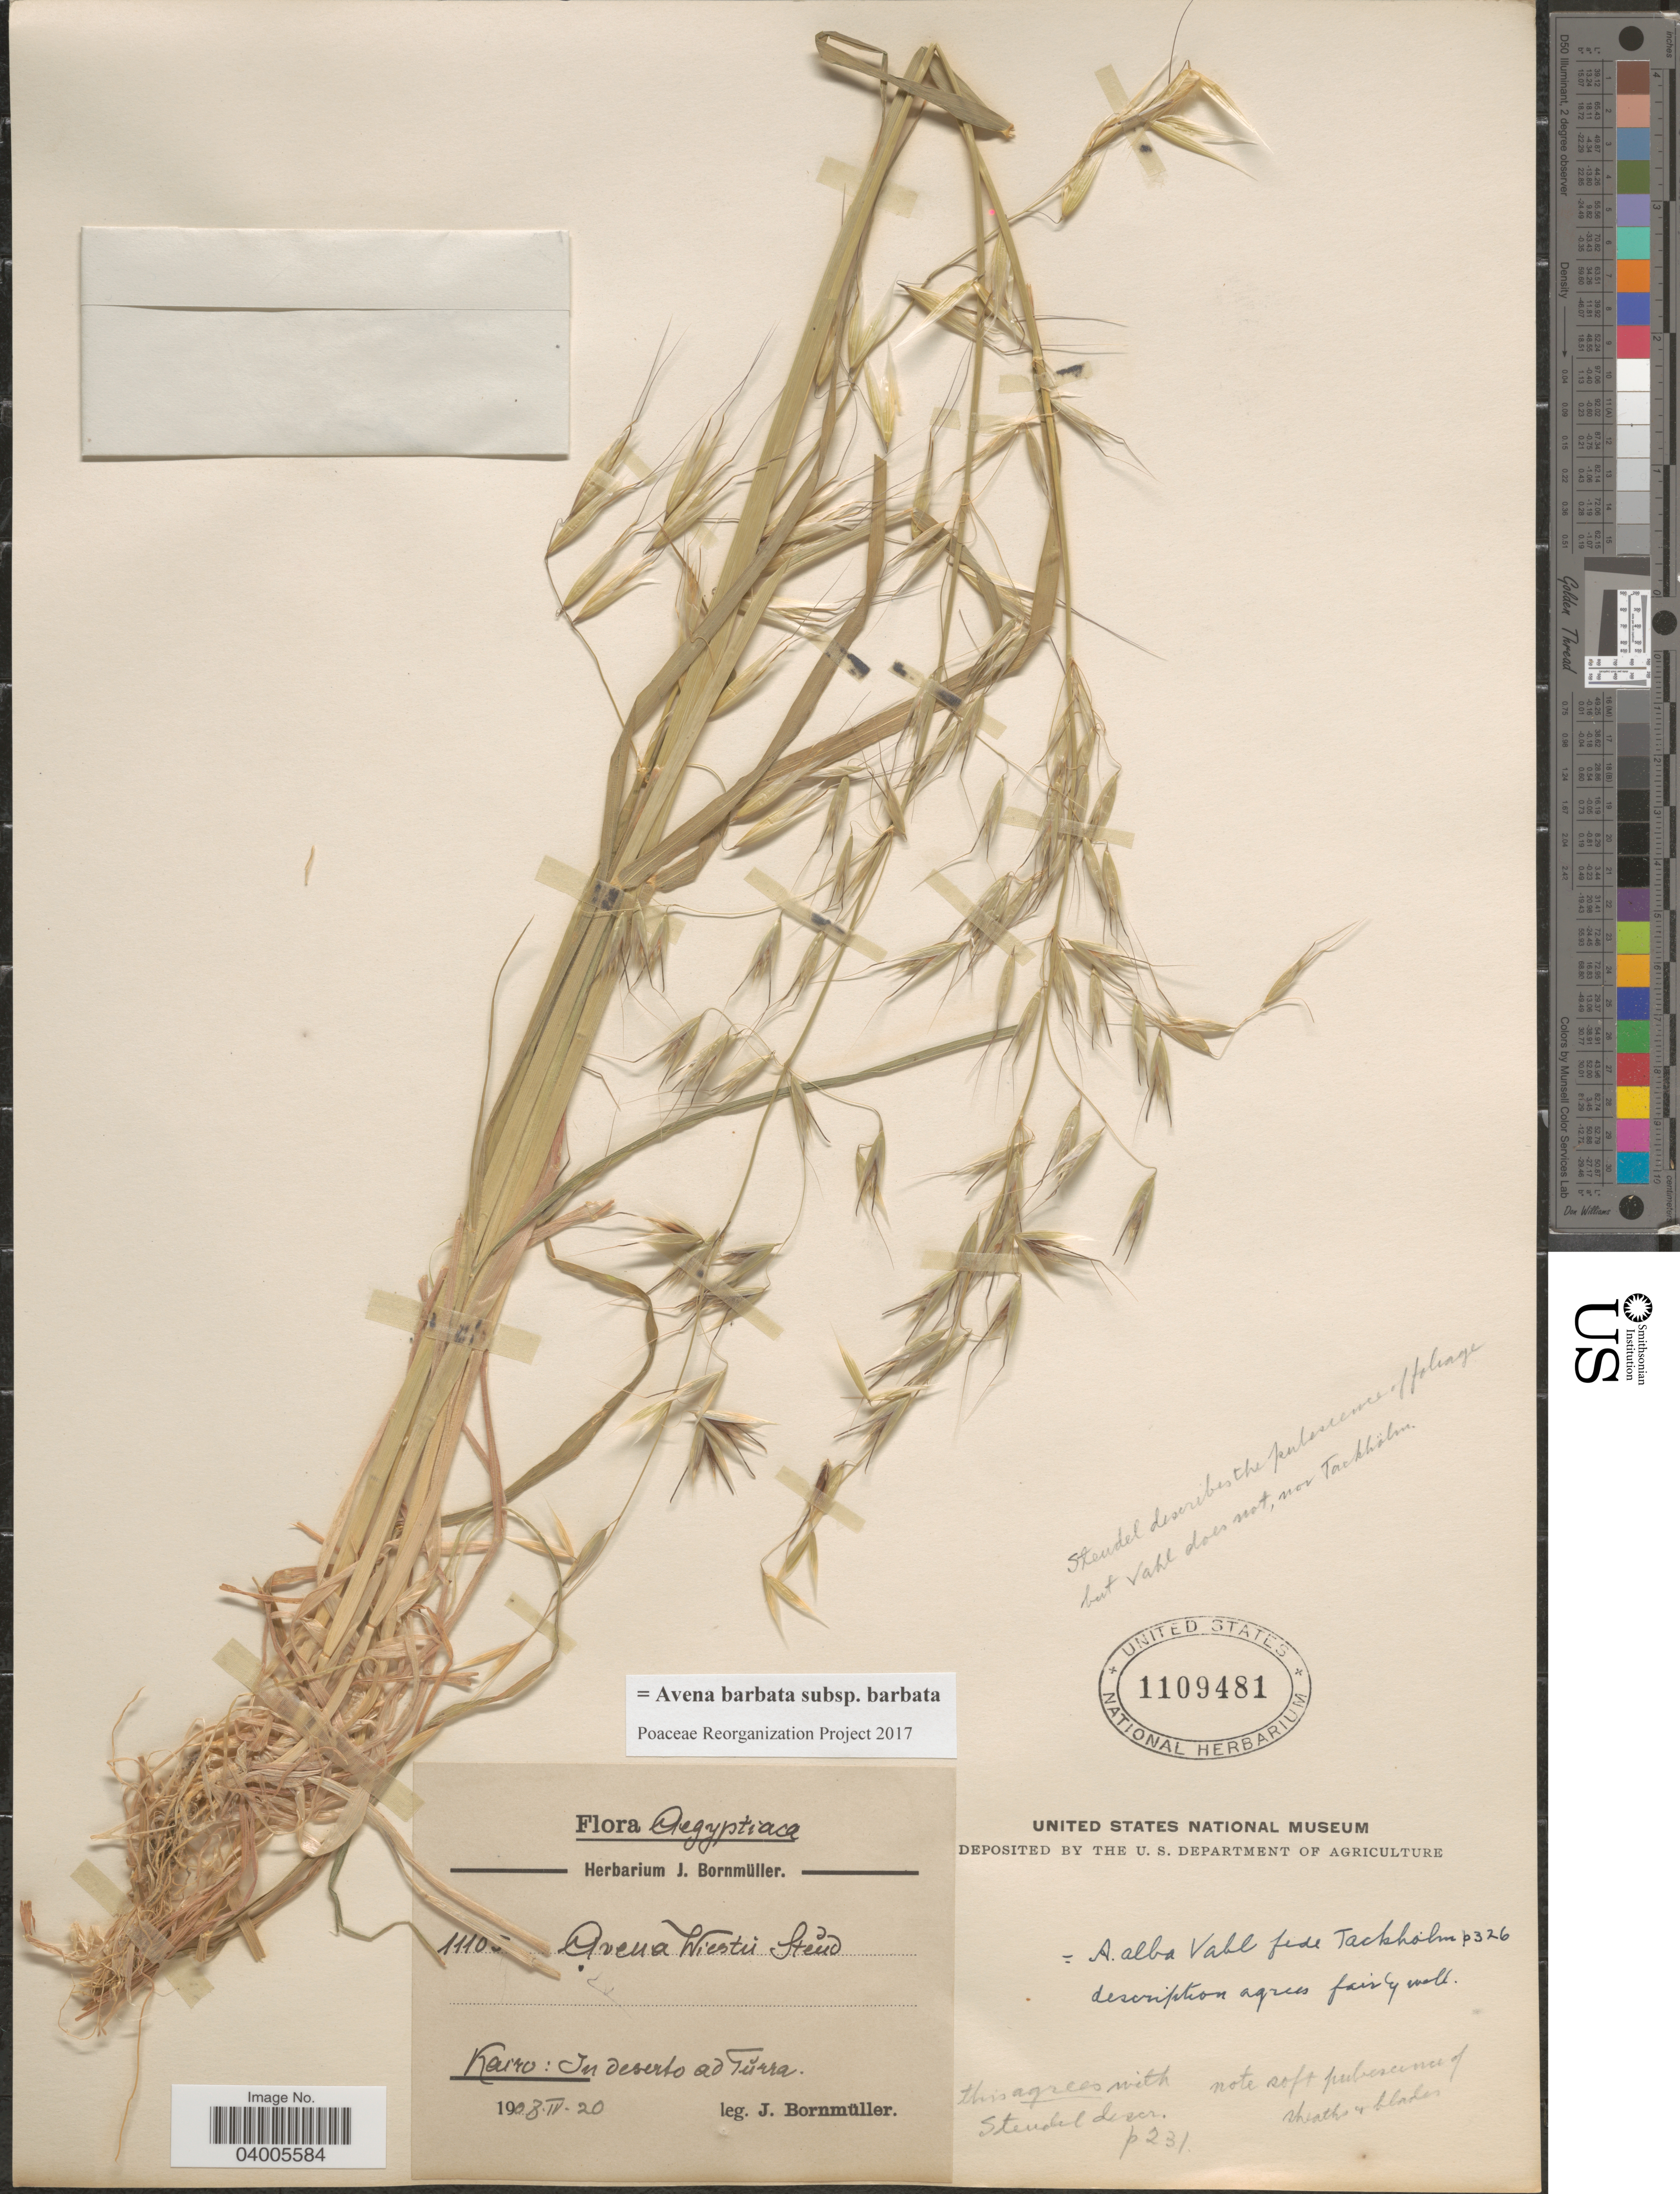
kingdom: Plantae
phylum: Tracheophyta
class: Liliopsida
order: Poales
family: Poaceae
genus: Avena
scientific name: Avena barbata subsp. barbata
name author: Pott ex Link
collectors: J. Bornmüller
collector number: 1110!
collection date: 1907-04-20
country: Egypt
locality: Kairo: In deserto ad Tŭrra.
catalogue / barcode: US 1109481